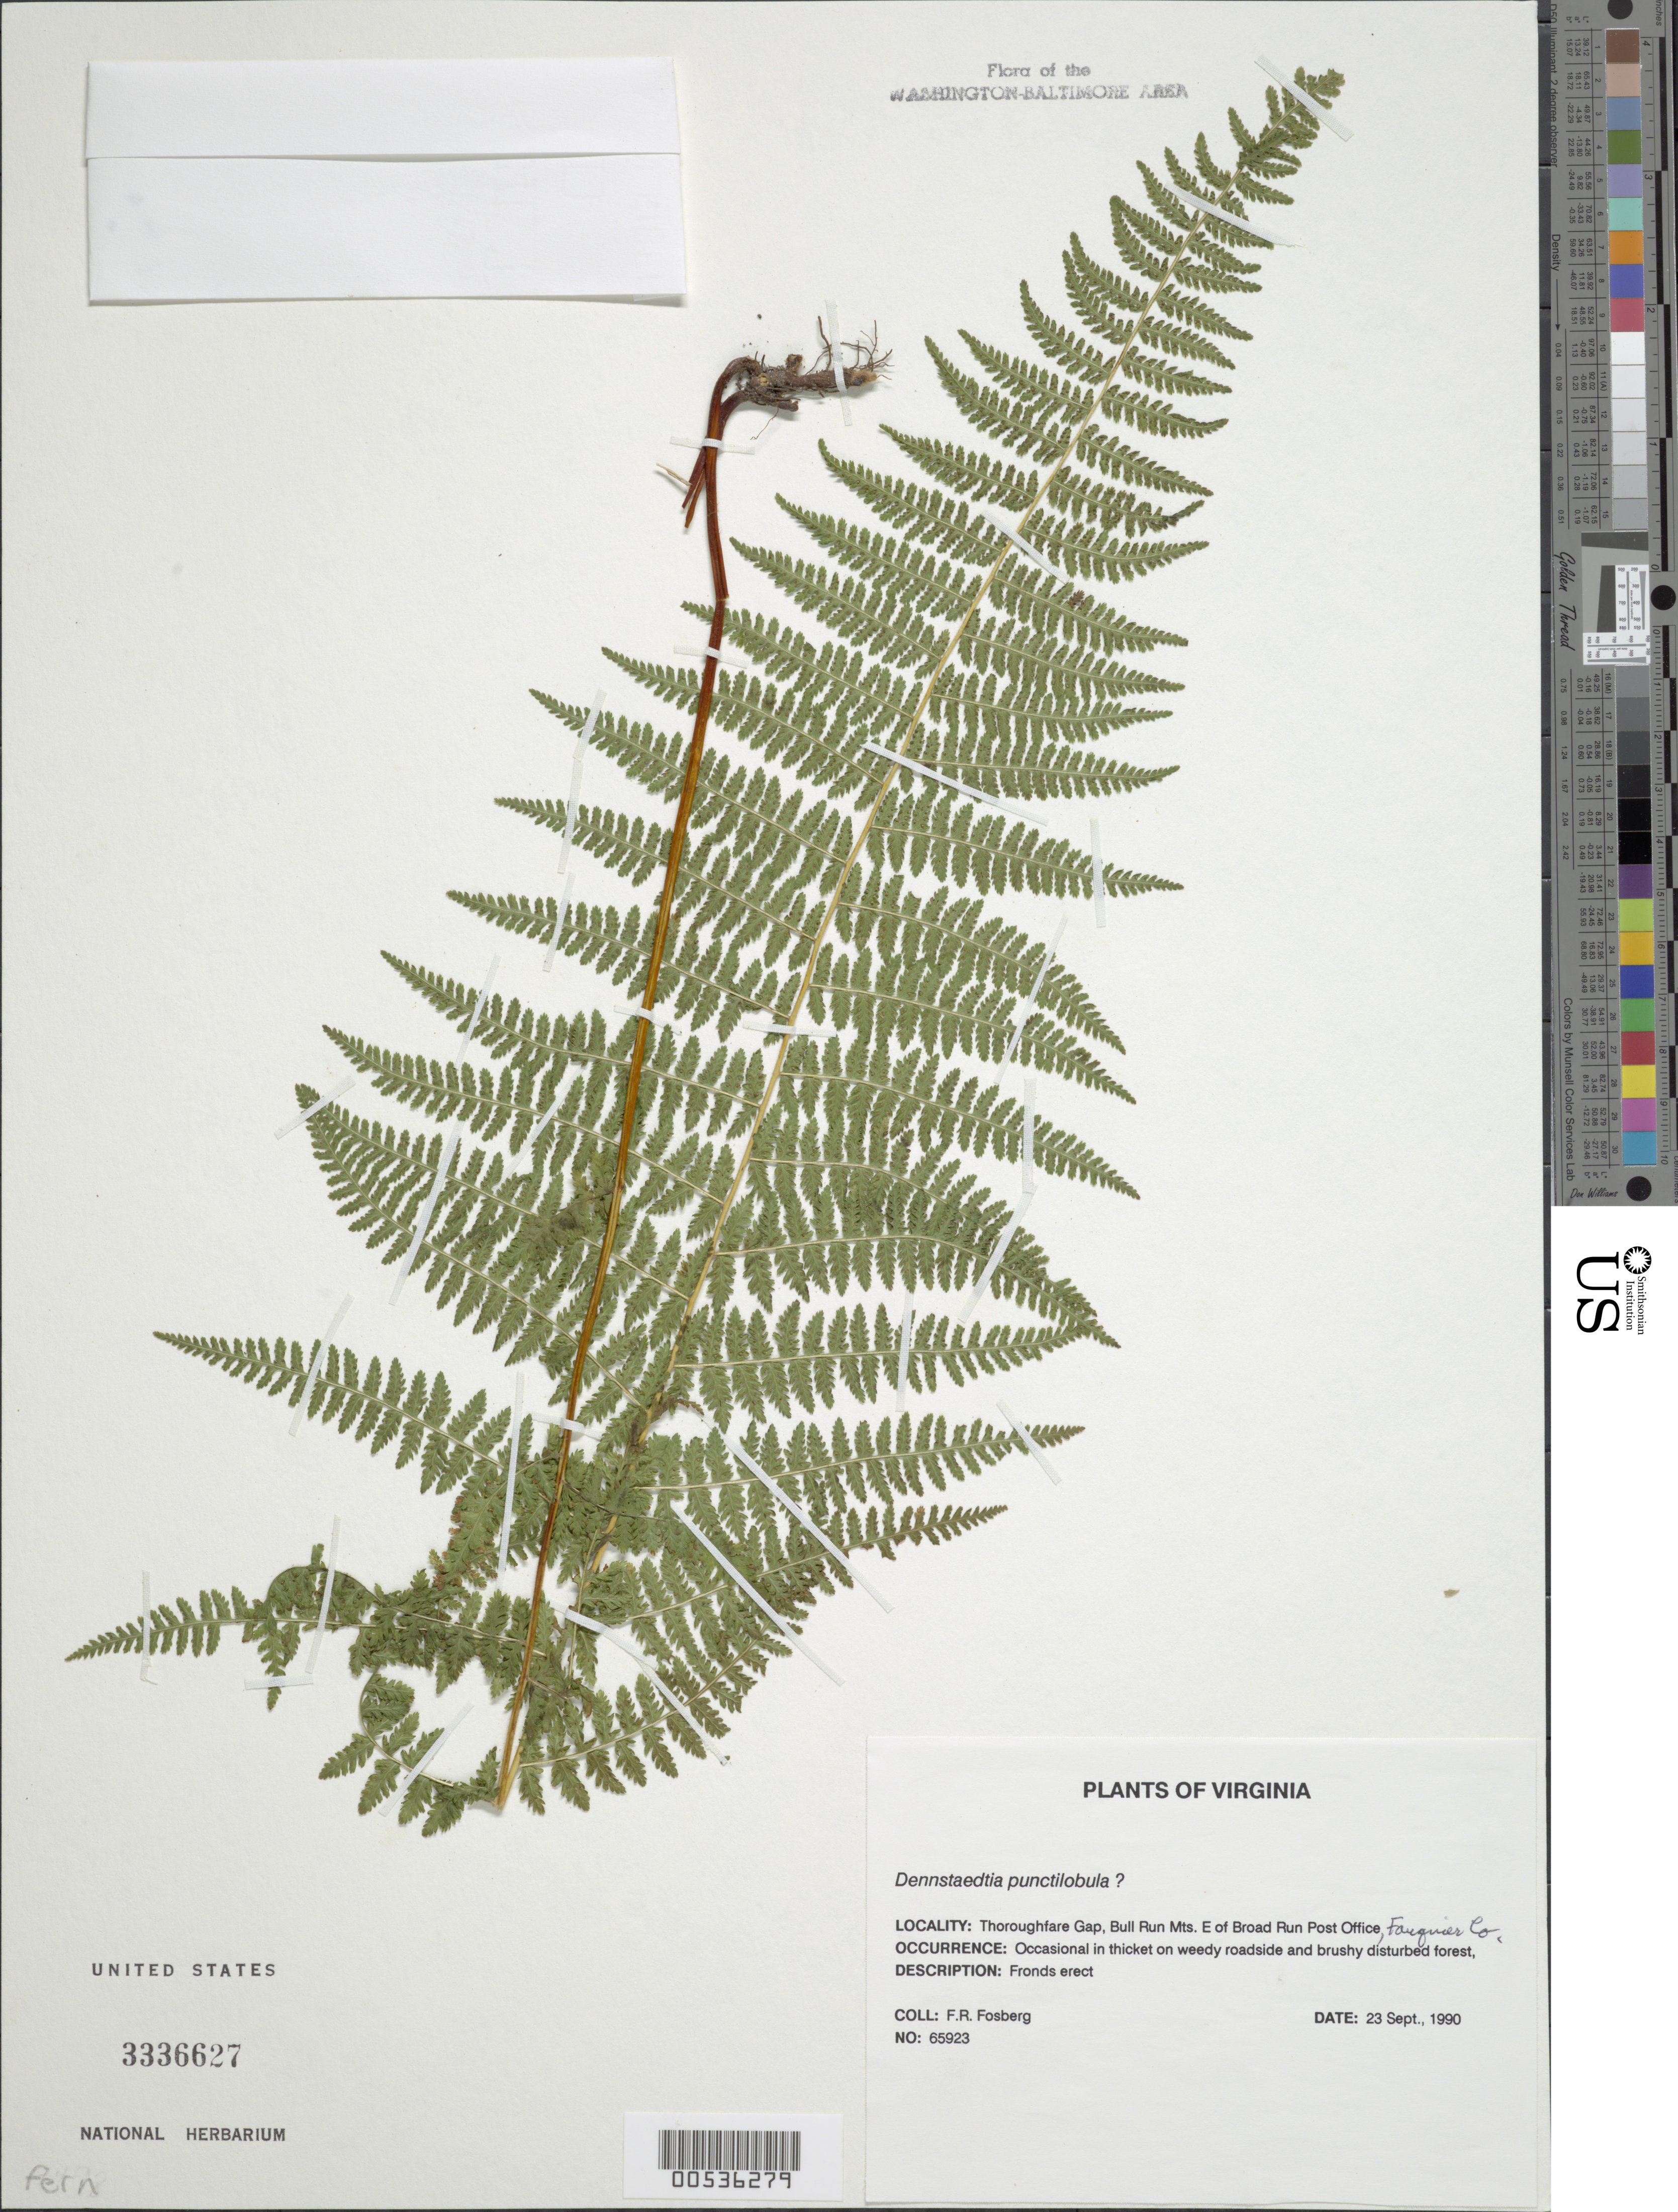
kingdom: Plantae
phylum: Tracheophyta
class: Polypodiopsida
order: Polypodiales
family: Dennstaedtiaceae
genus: Dennstaedtia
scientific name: Dennstaedtia punctilobula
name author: (Michx.) T. Moore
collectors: F. R. Fosberg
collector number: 65923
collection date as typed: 23 Sep 1990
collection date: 1990-09-23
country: United States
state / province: Virginia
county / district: Fauquier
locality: Thorofare Gap, Bull Run Mts., E of Broad Run Post Office Bull Run Mts.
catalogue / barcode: US 3336627